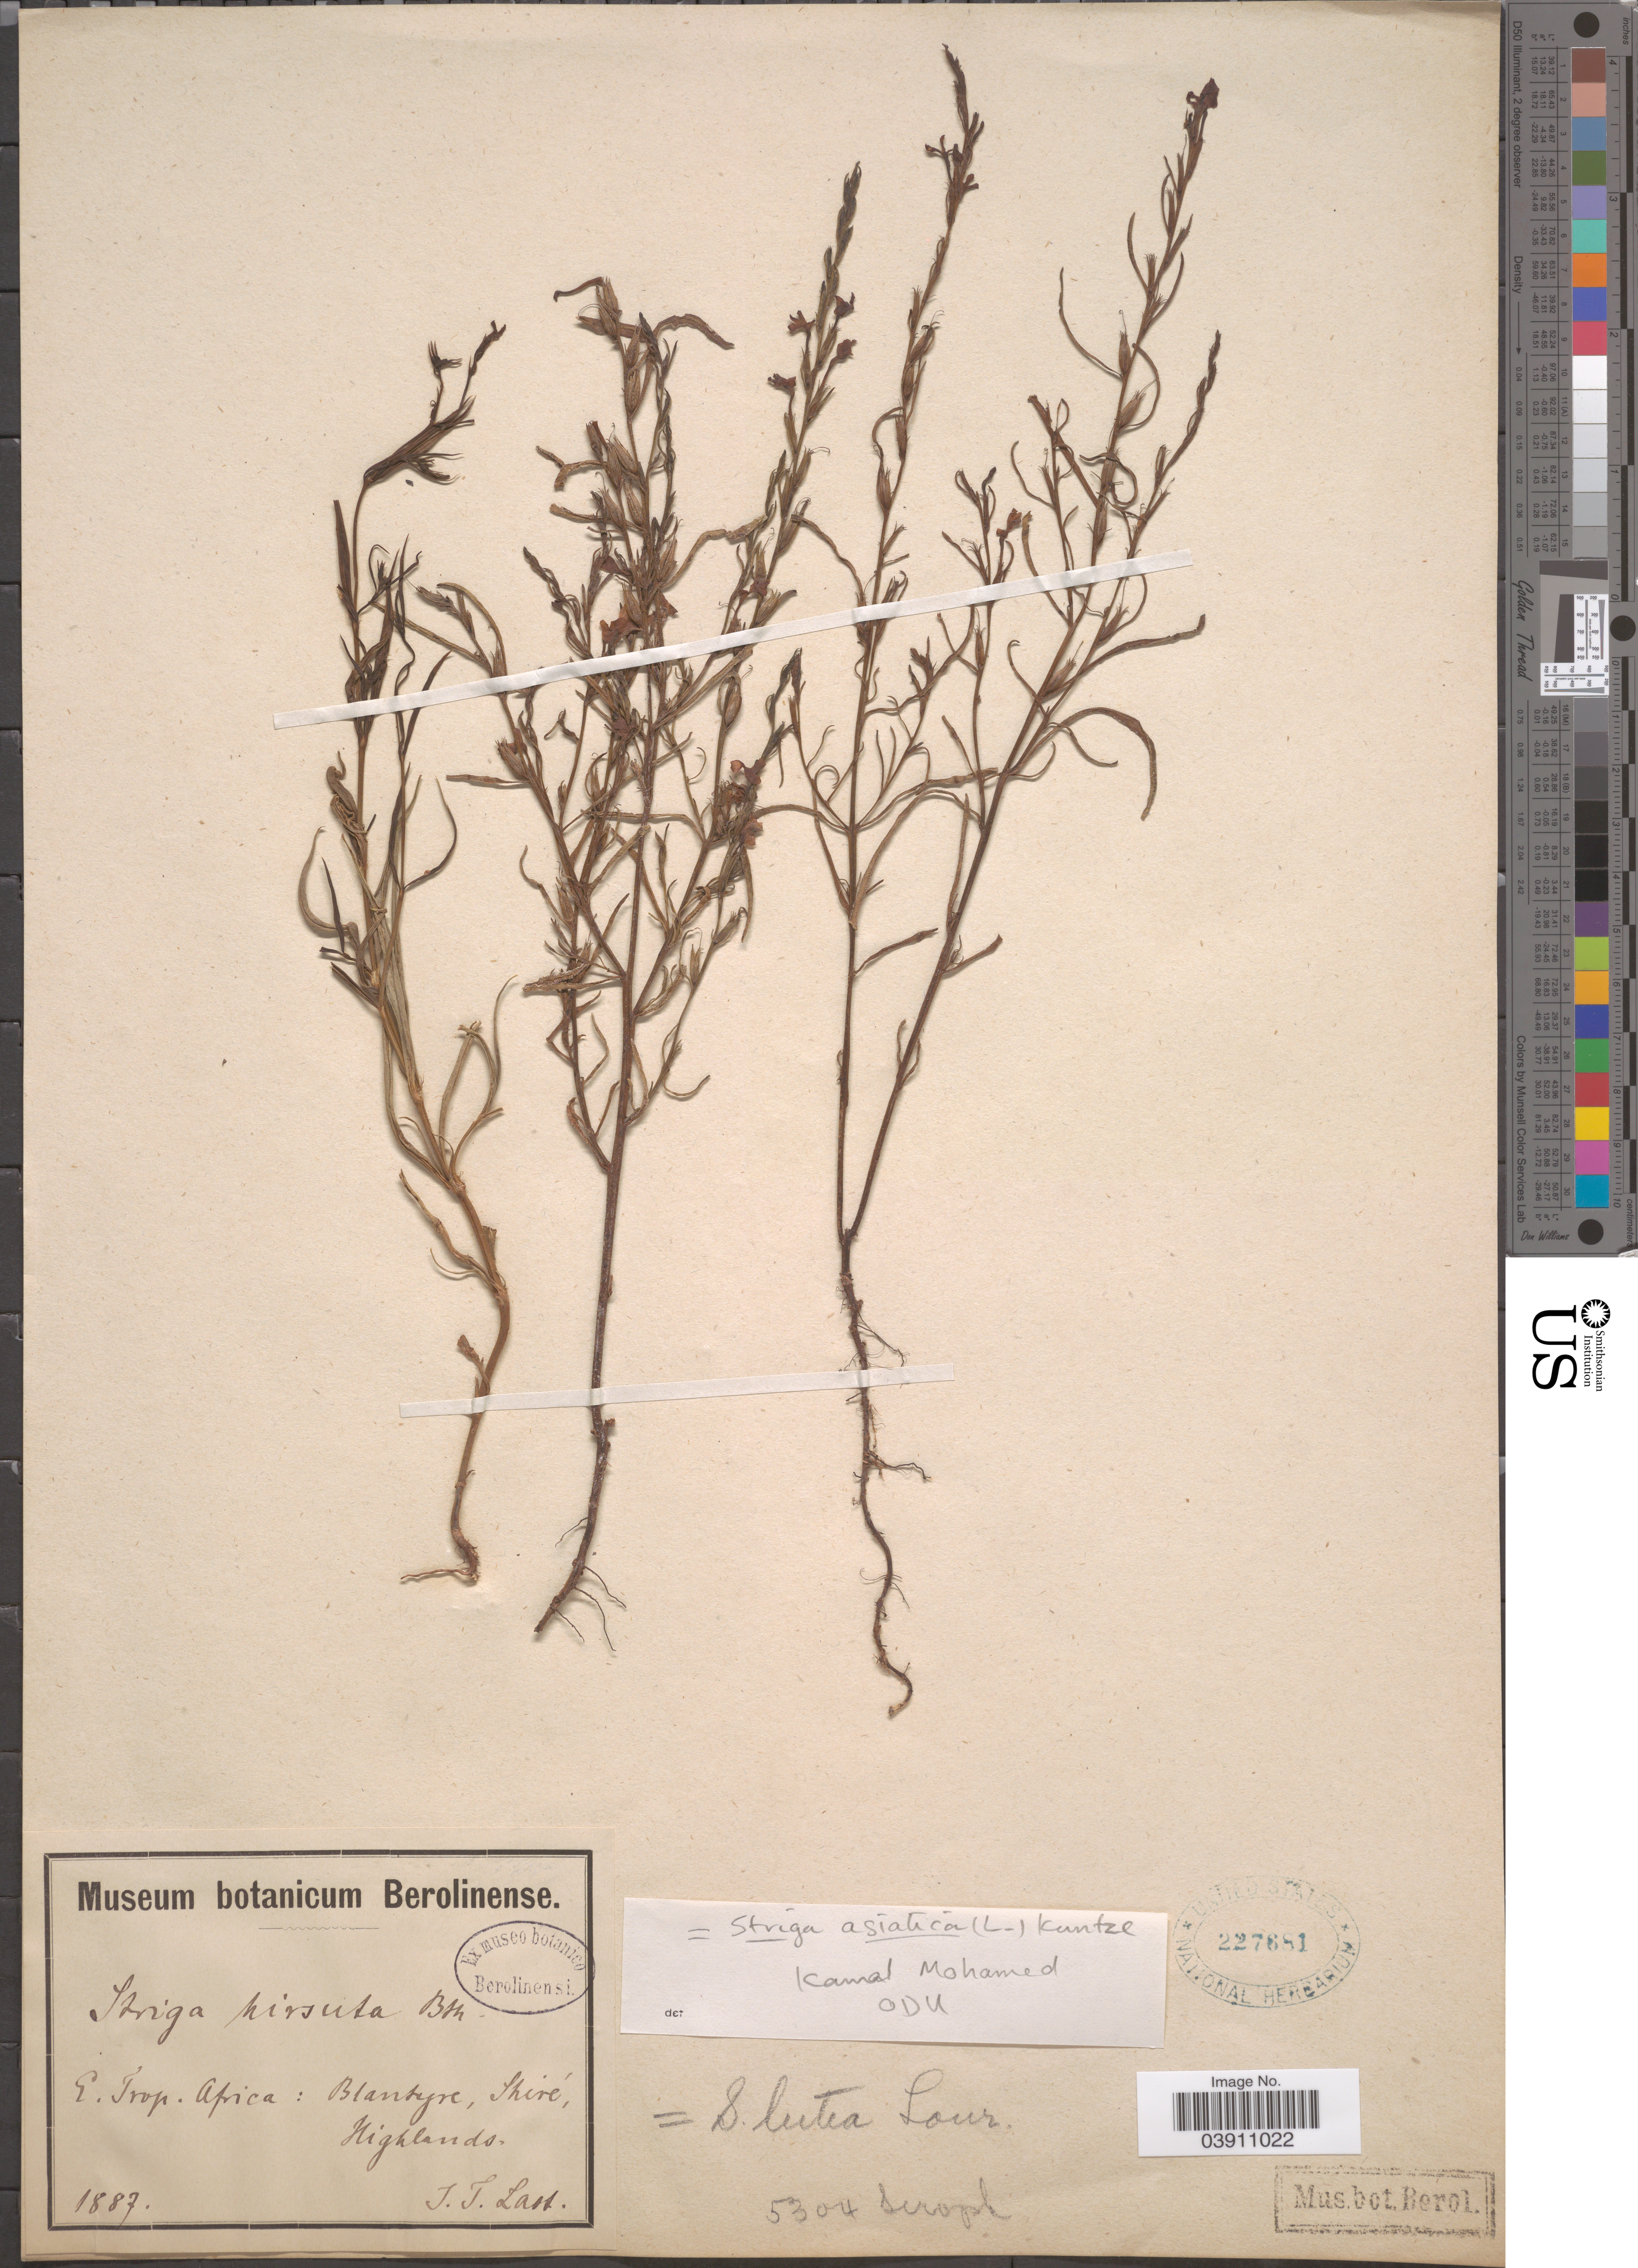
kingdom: Plantae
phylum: Tracheophyta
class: Magnoliopsida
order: Lamiales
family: Orobanchaceae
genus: Striga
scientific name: Striga lutea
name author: Lour.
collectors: J. Last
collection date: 1887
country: Malawi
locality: E. Trop. Africa: Blantyre, Shiré, Highlands.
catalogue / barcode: US 227681